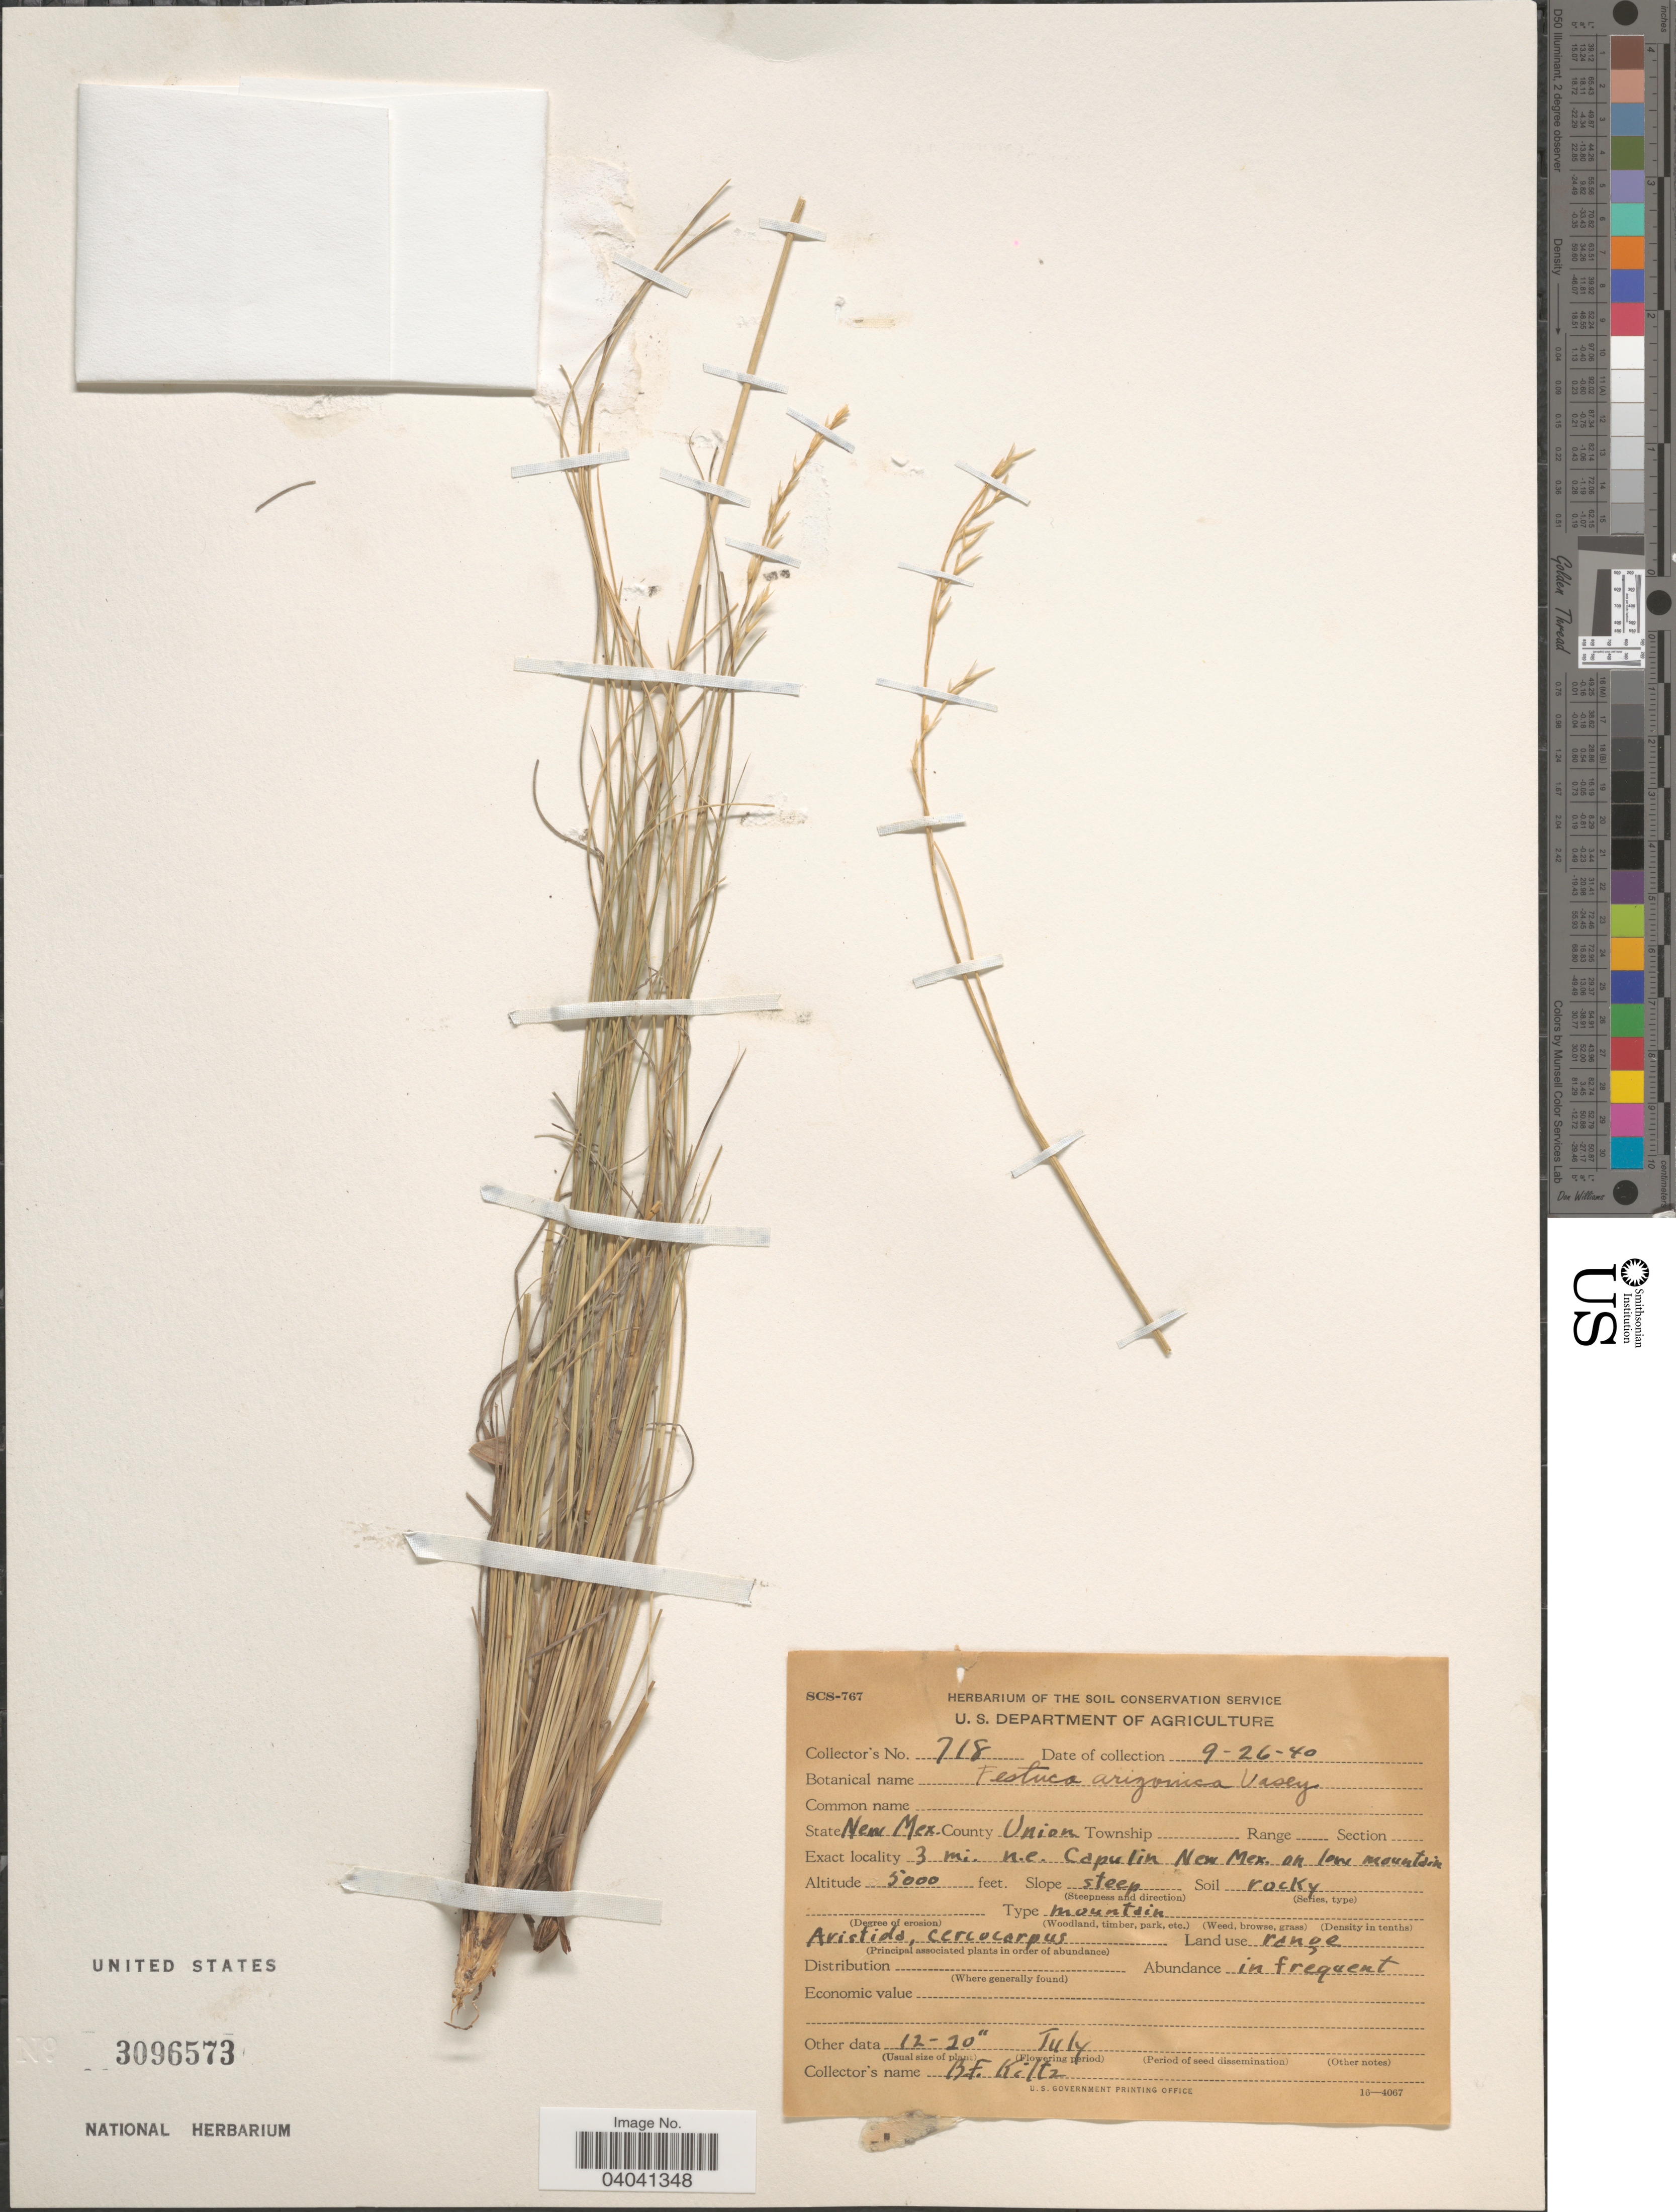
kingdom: Plantae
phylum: Tracheophyta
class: Liliopsida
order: Poales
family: Poaceae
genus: Festuca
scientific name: Festuca arizonica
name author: Vasey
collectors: B. Kiltz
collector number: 718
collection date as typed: Transcribed d/m/y: 26/9/40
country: United States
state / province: New Mexico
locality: County Union. 3 mi. n.e. Capulin New Mex. on low mountain.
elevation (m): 1524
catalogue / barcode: US 3096573